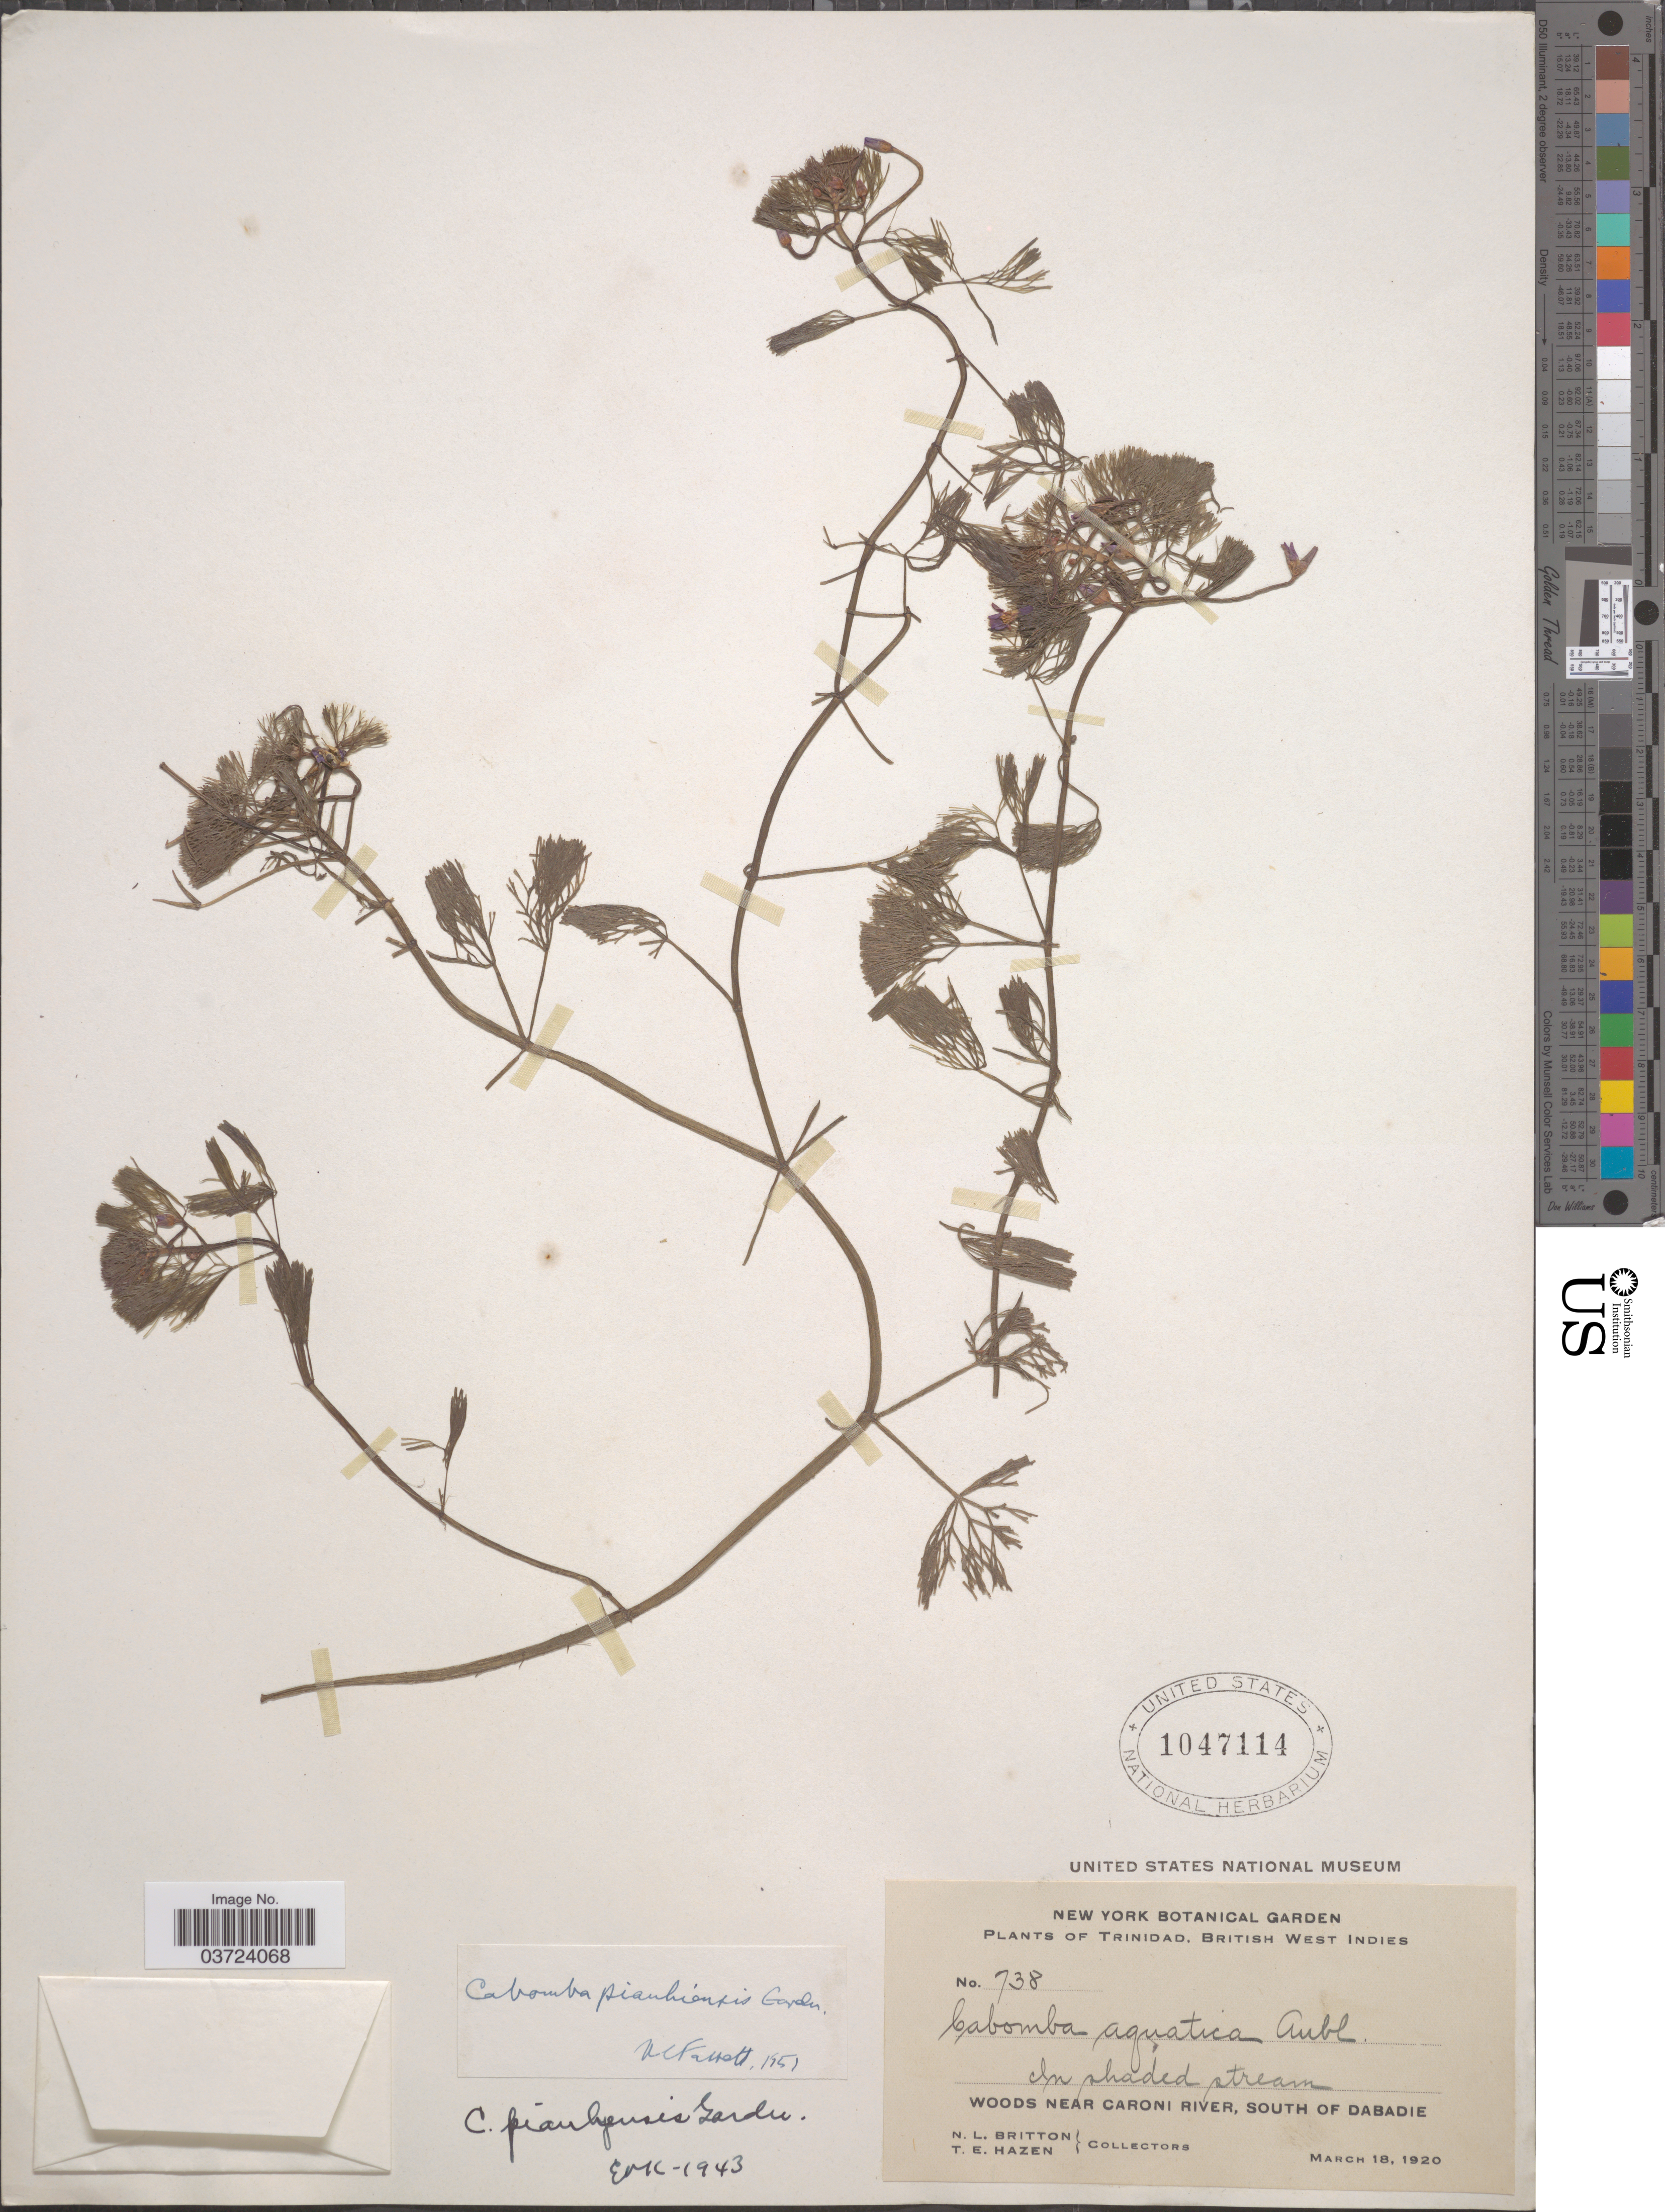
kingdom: Plantae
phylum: Tracheophyta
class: Magnoliopsida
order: Nymphaeales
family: Cabombaceae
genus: Cabomba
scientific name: Cabomba piauhyensis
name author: Gardner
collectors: N. Britton & T. E. Hazen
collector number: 738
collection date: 1920-03-18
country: Trinidad and Tobago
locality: Trinidad, British West Indies. Near Caroni River, South of Dabadie.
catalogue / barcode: US 1047114